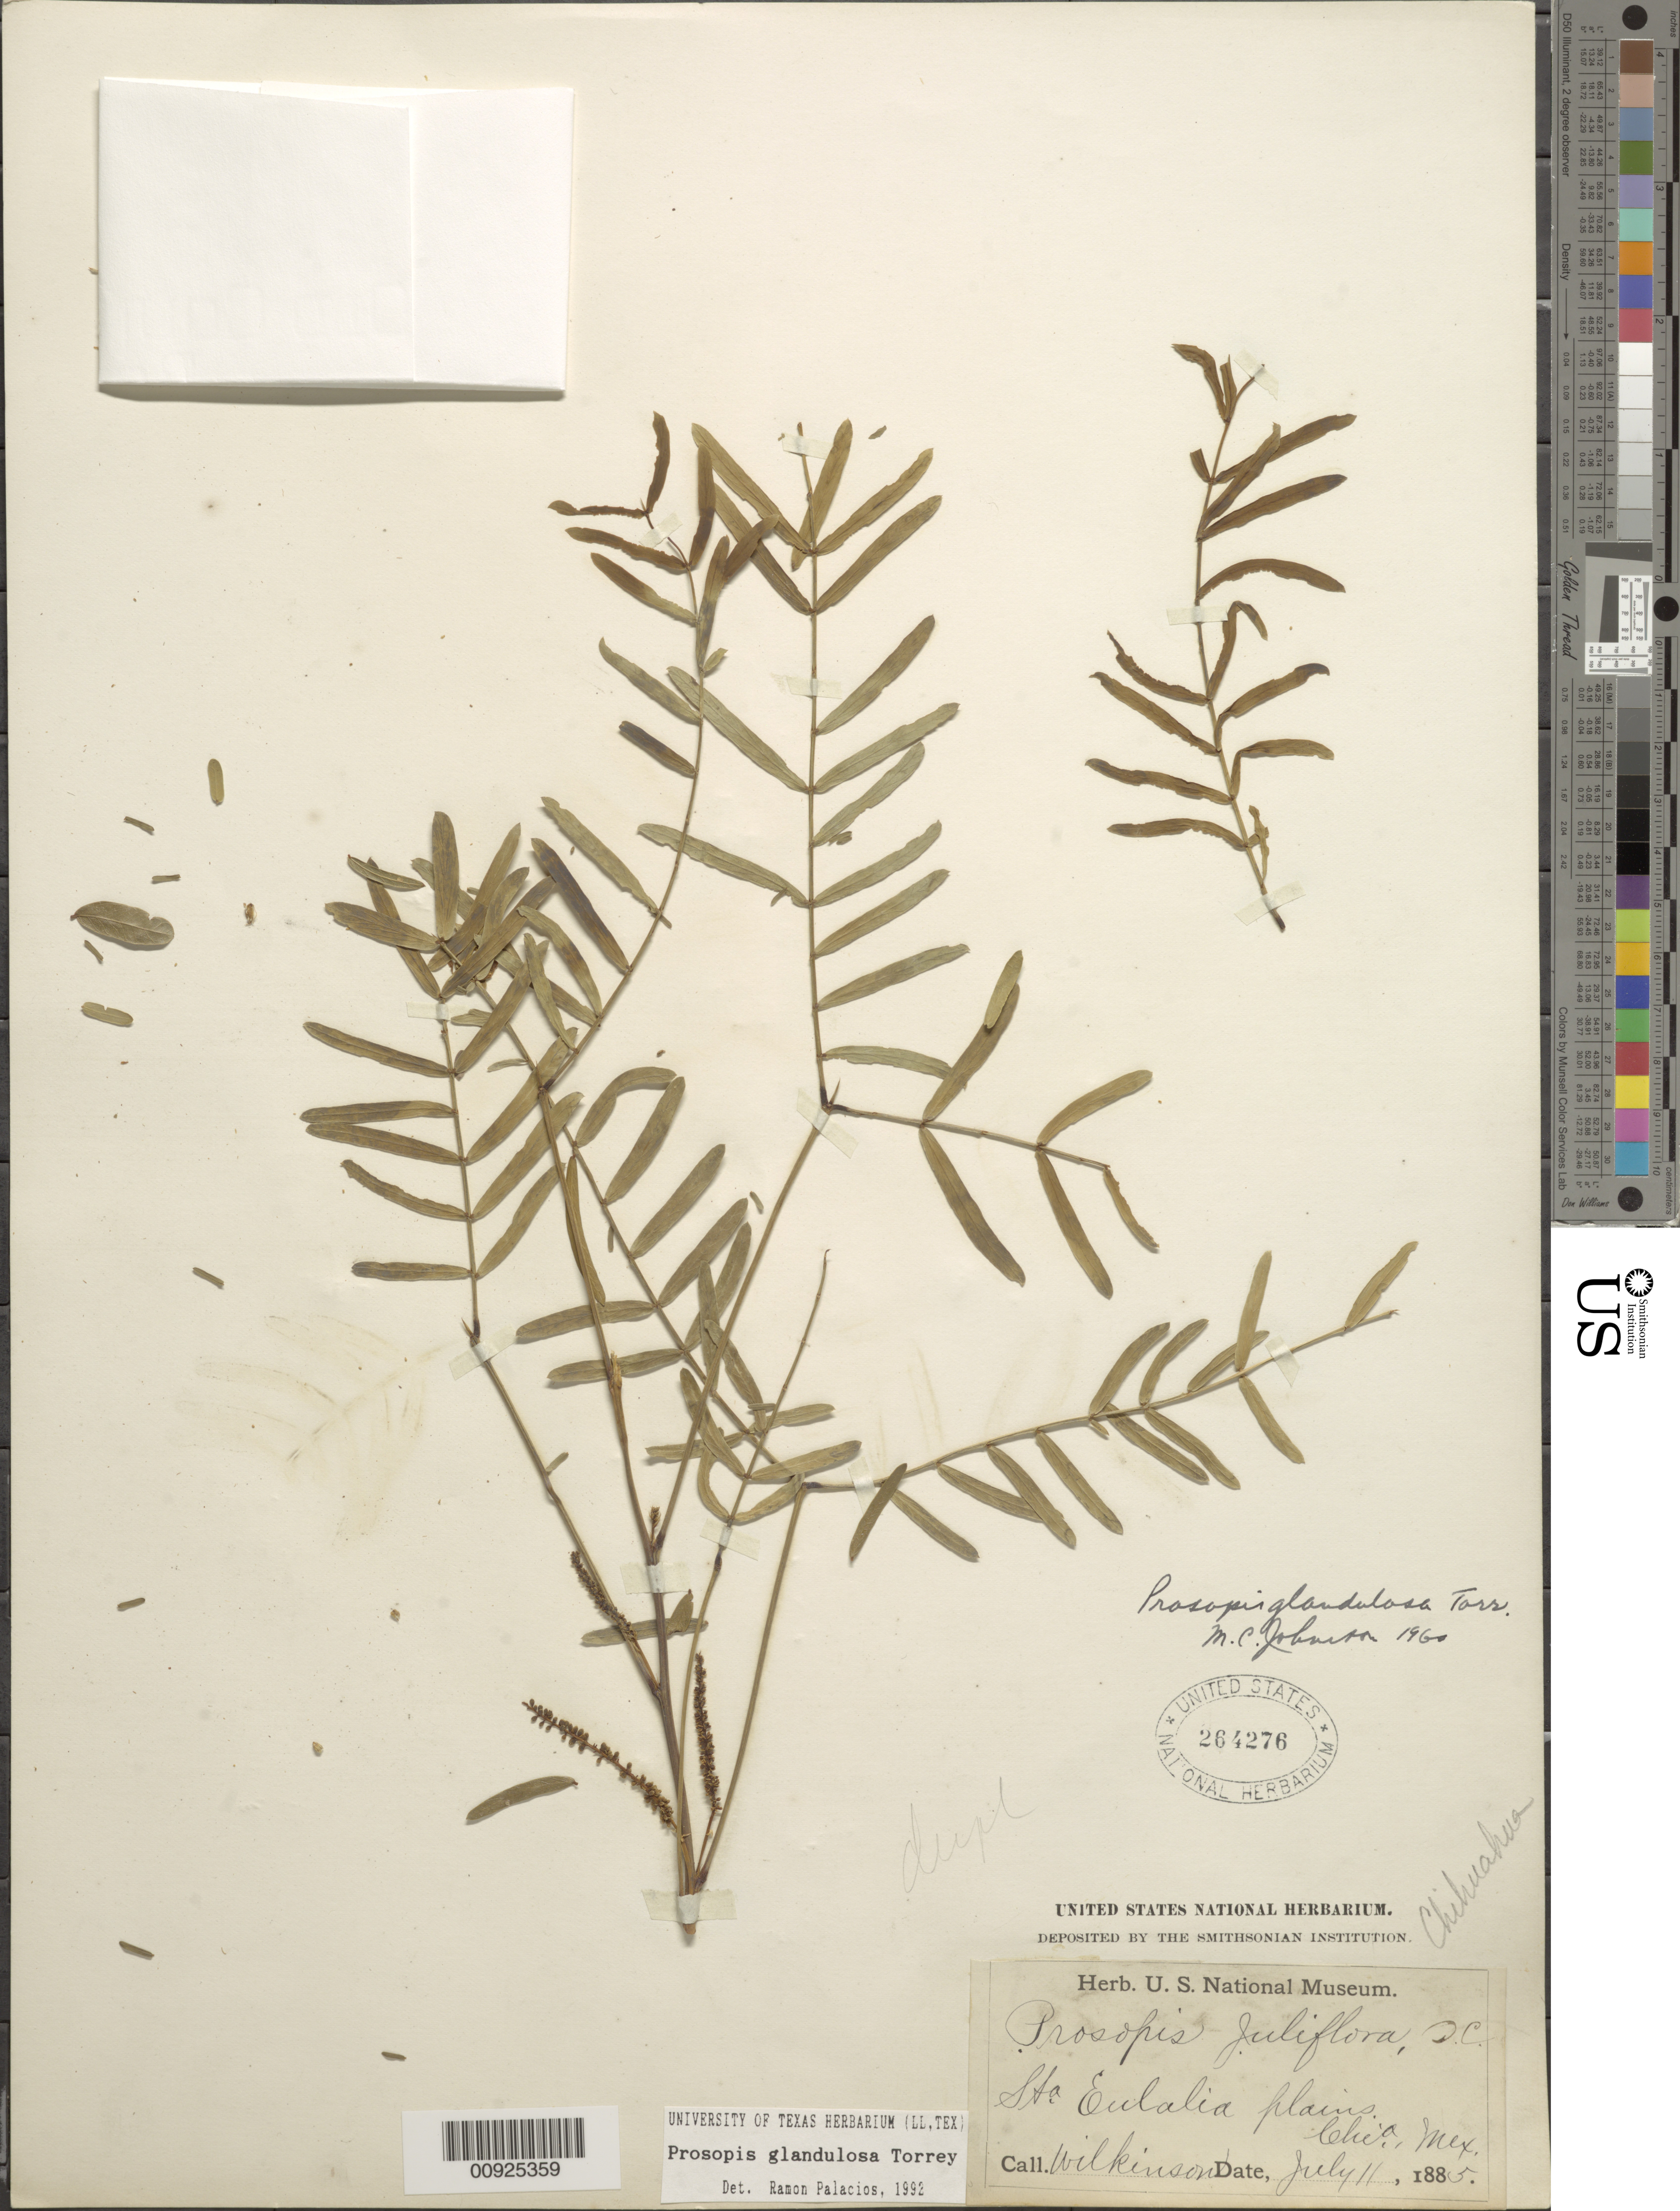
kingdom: Plantae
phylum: Tracheophyta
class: Magnoliopsida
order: Fabales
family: Fabaceae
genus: Neltuma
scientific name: Neltuma glandulosa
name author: (Torr.) Britton & Rose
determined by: Strong, Mark T., (BOT), Smithsonian Institution - National Museum of Natural History (UNITED STATES)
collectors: Wilkinson, --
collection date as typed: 11 Jul 1885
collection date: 1885-07-11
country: Mexico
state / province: Chihuahua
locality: Sta. Eulalia plains, Chihuahua.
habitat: Plains.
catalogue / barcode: US 264276